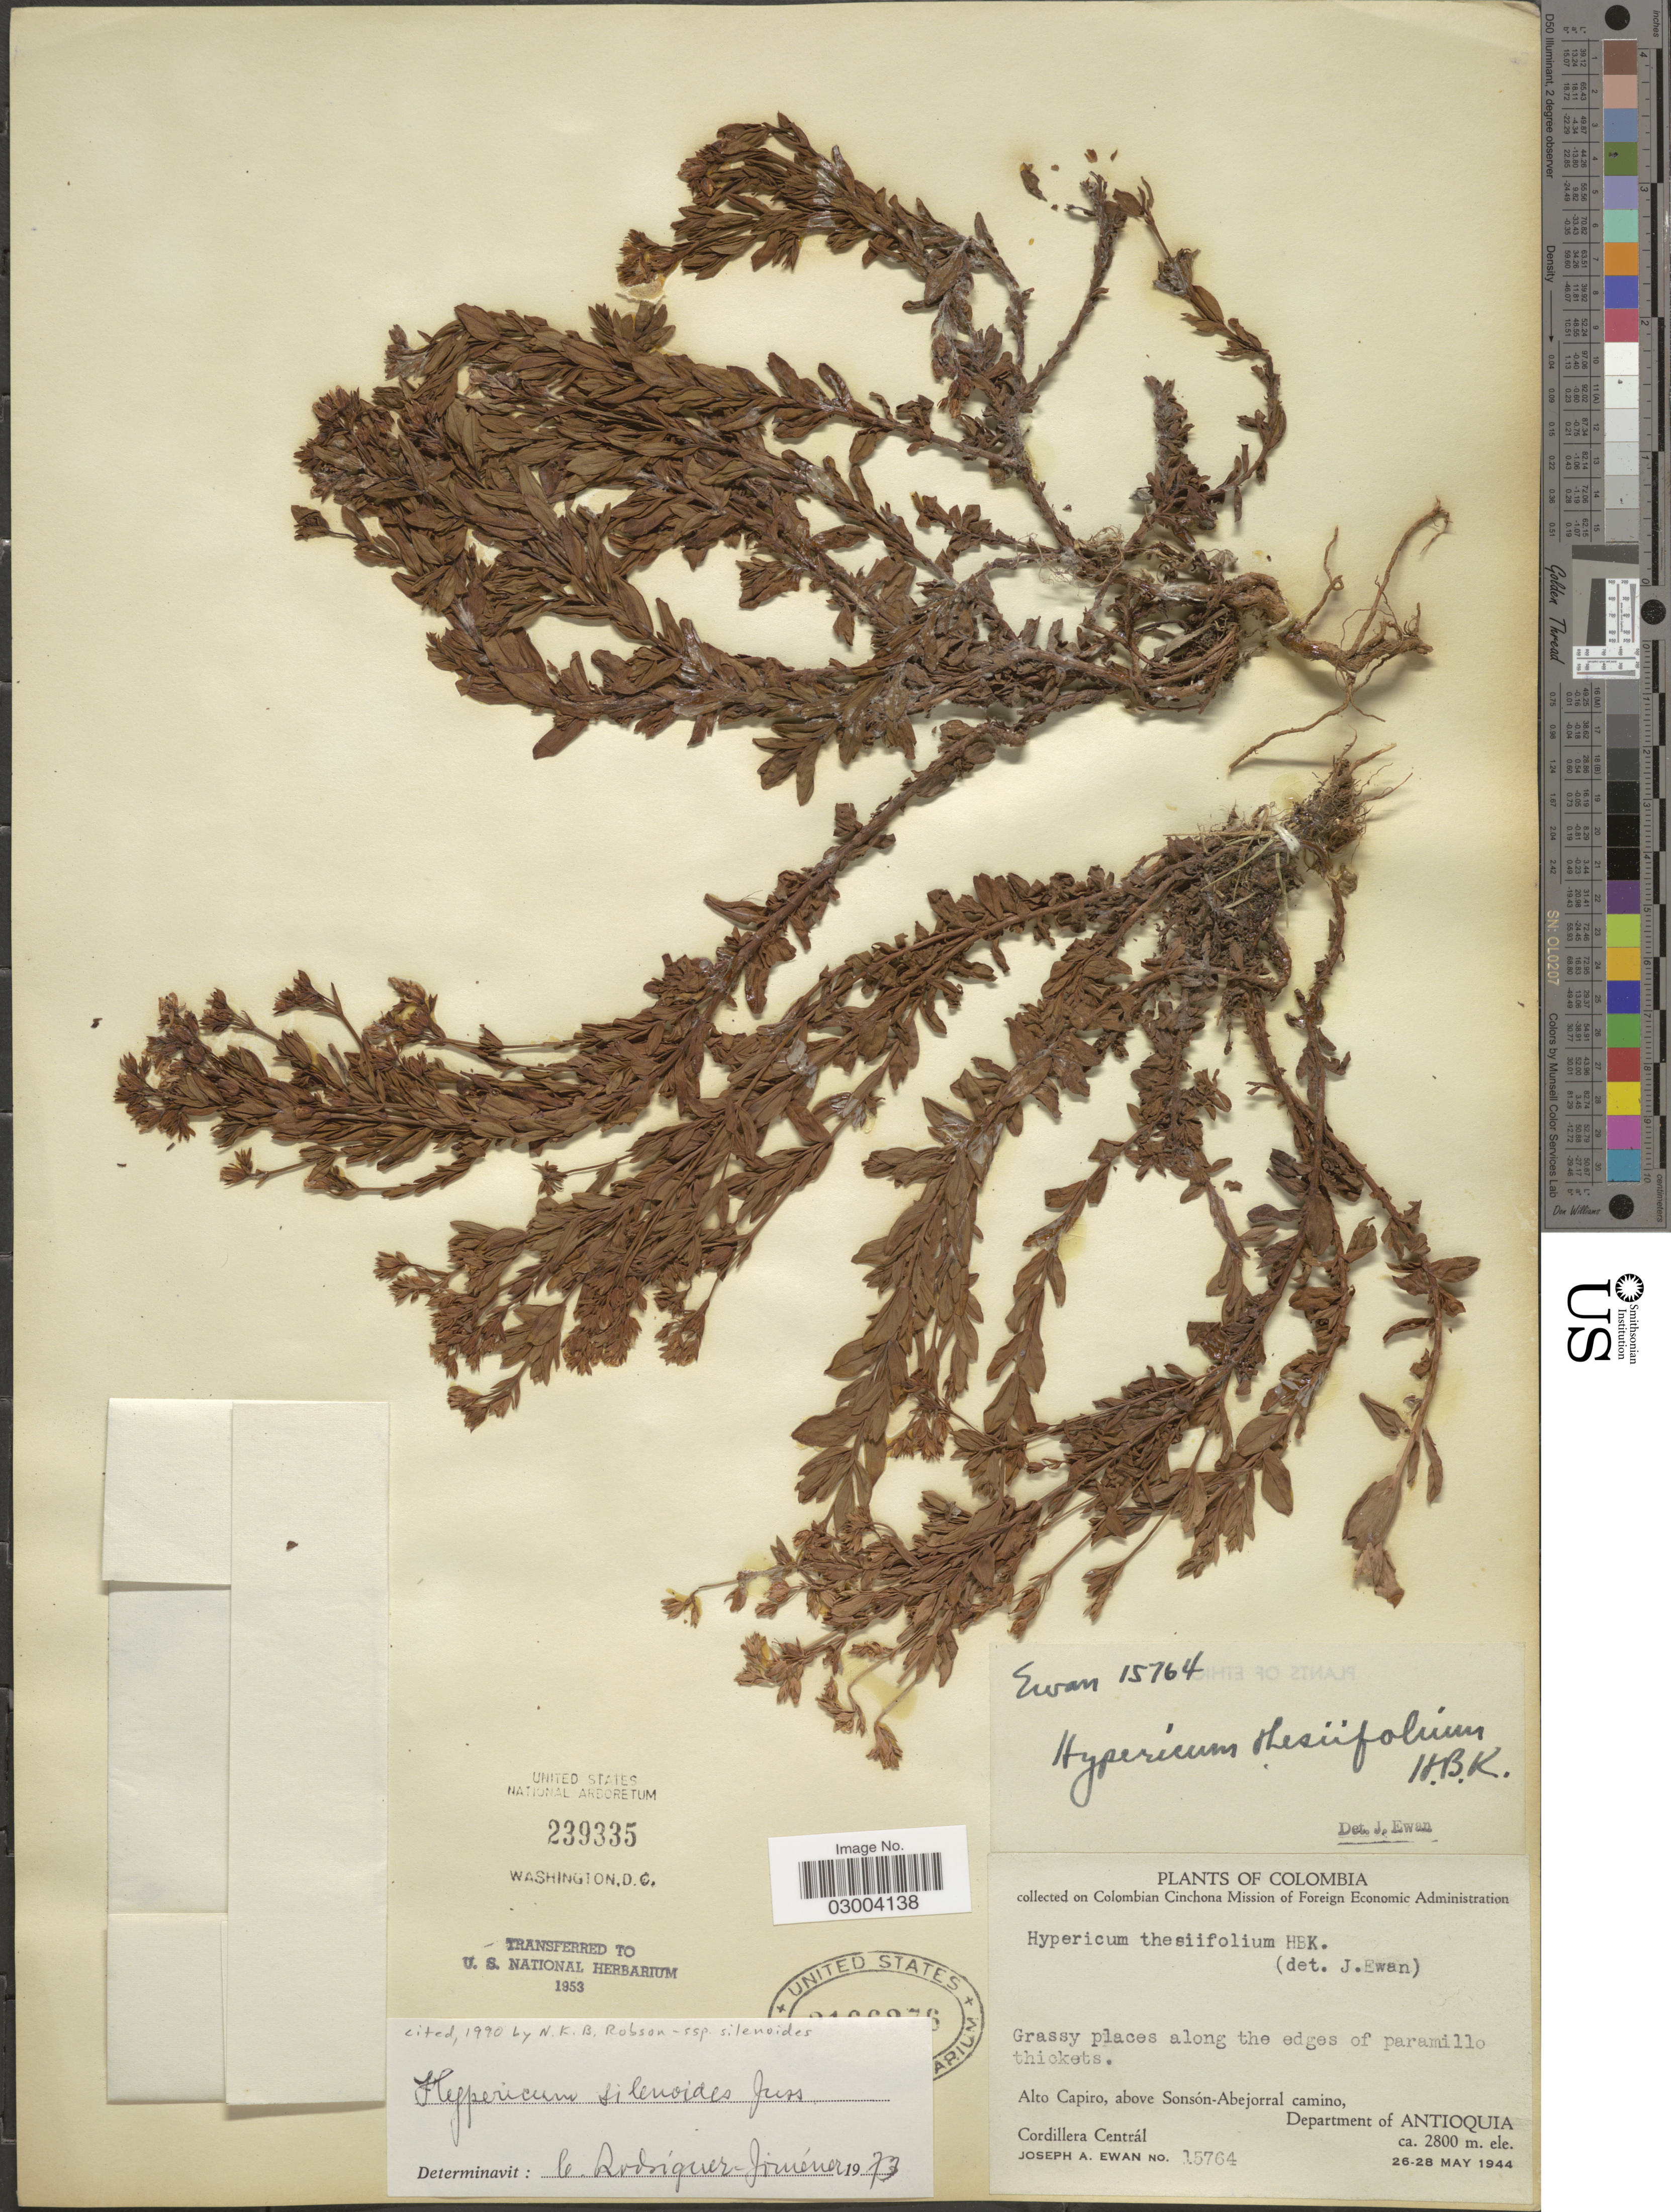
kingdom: Plantae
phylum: Tracheophyta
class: Magnoliopsida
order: Malpighiales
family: Hypericaceae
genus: Hypericum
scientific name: Hypericum silenoides subsp. silenoides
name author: Juss.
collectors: J. A. Ewan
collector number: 15764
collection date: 1944-05-26/1944-05-28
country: Colombia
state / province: Antioquia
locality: Alto Capiro, above Sonsón-Abejorral camino, Department of Antioquia.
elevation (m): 2800